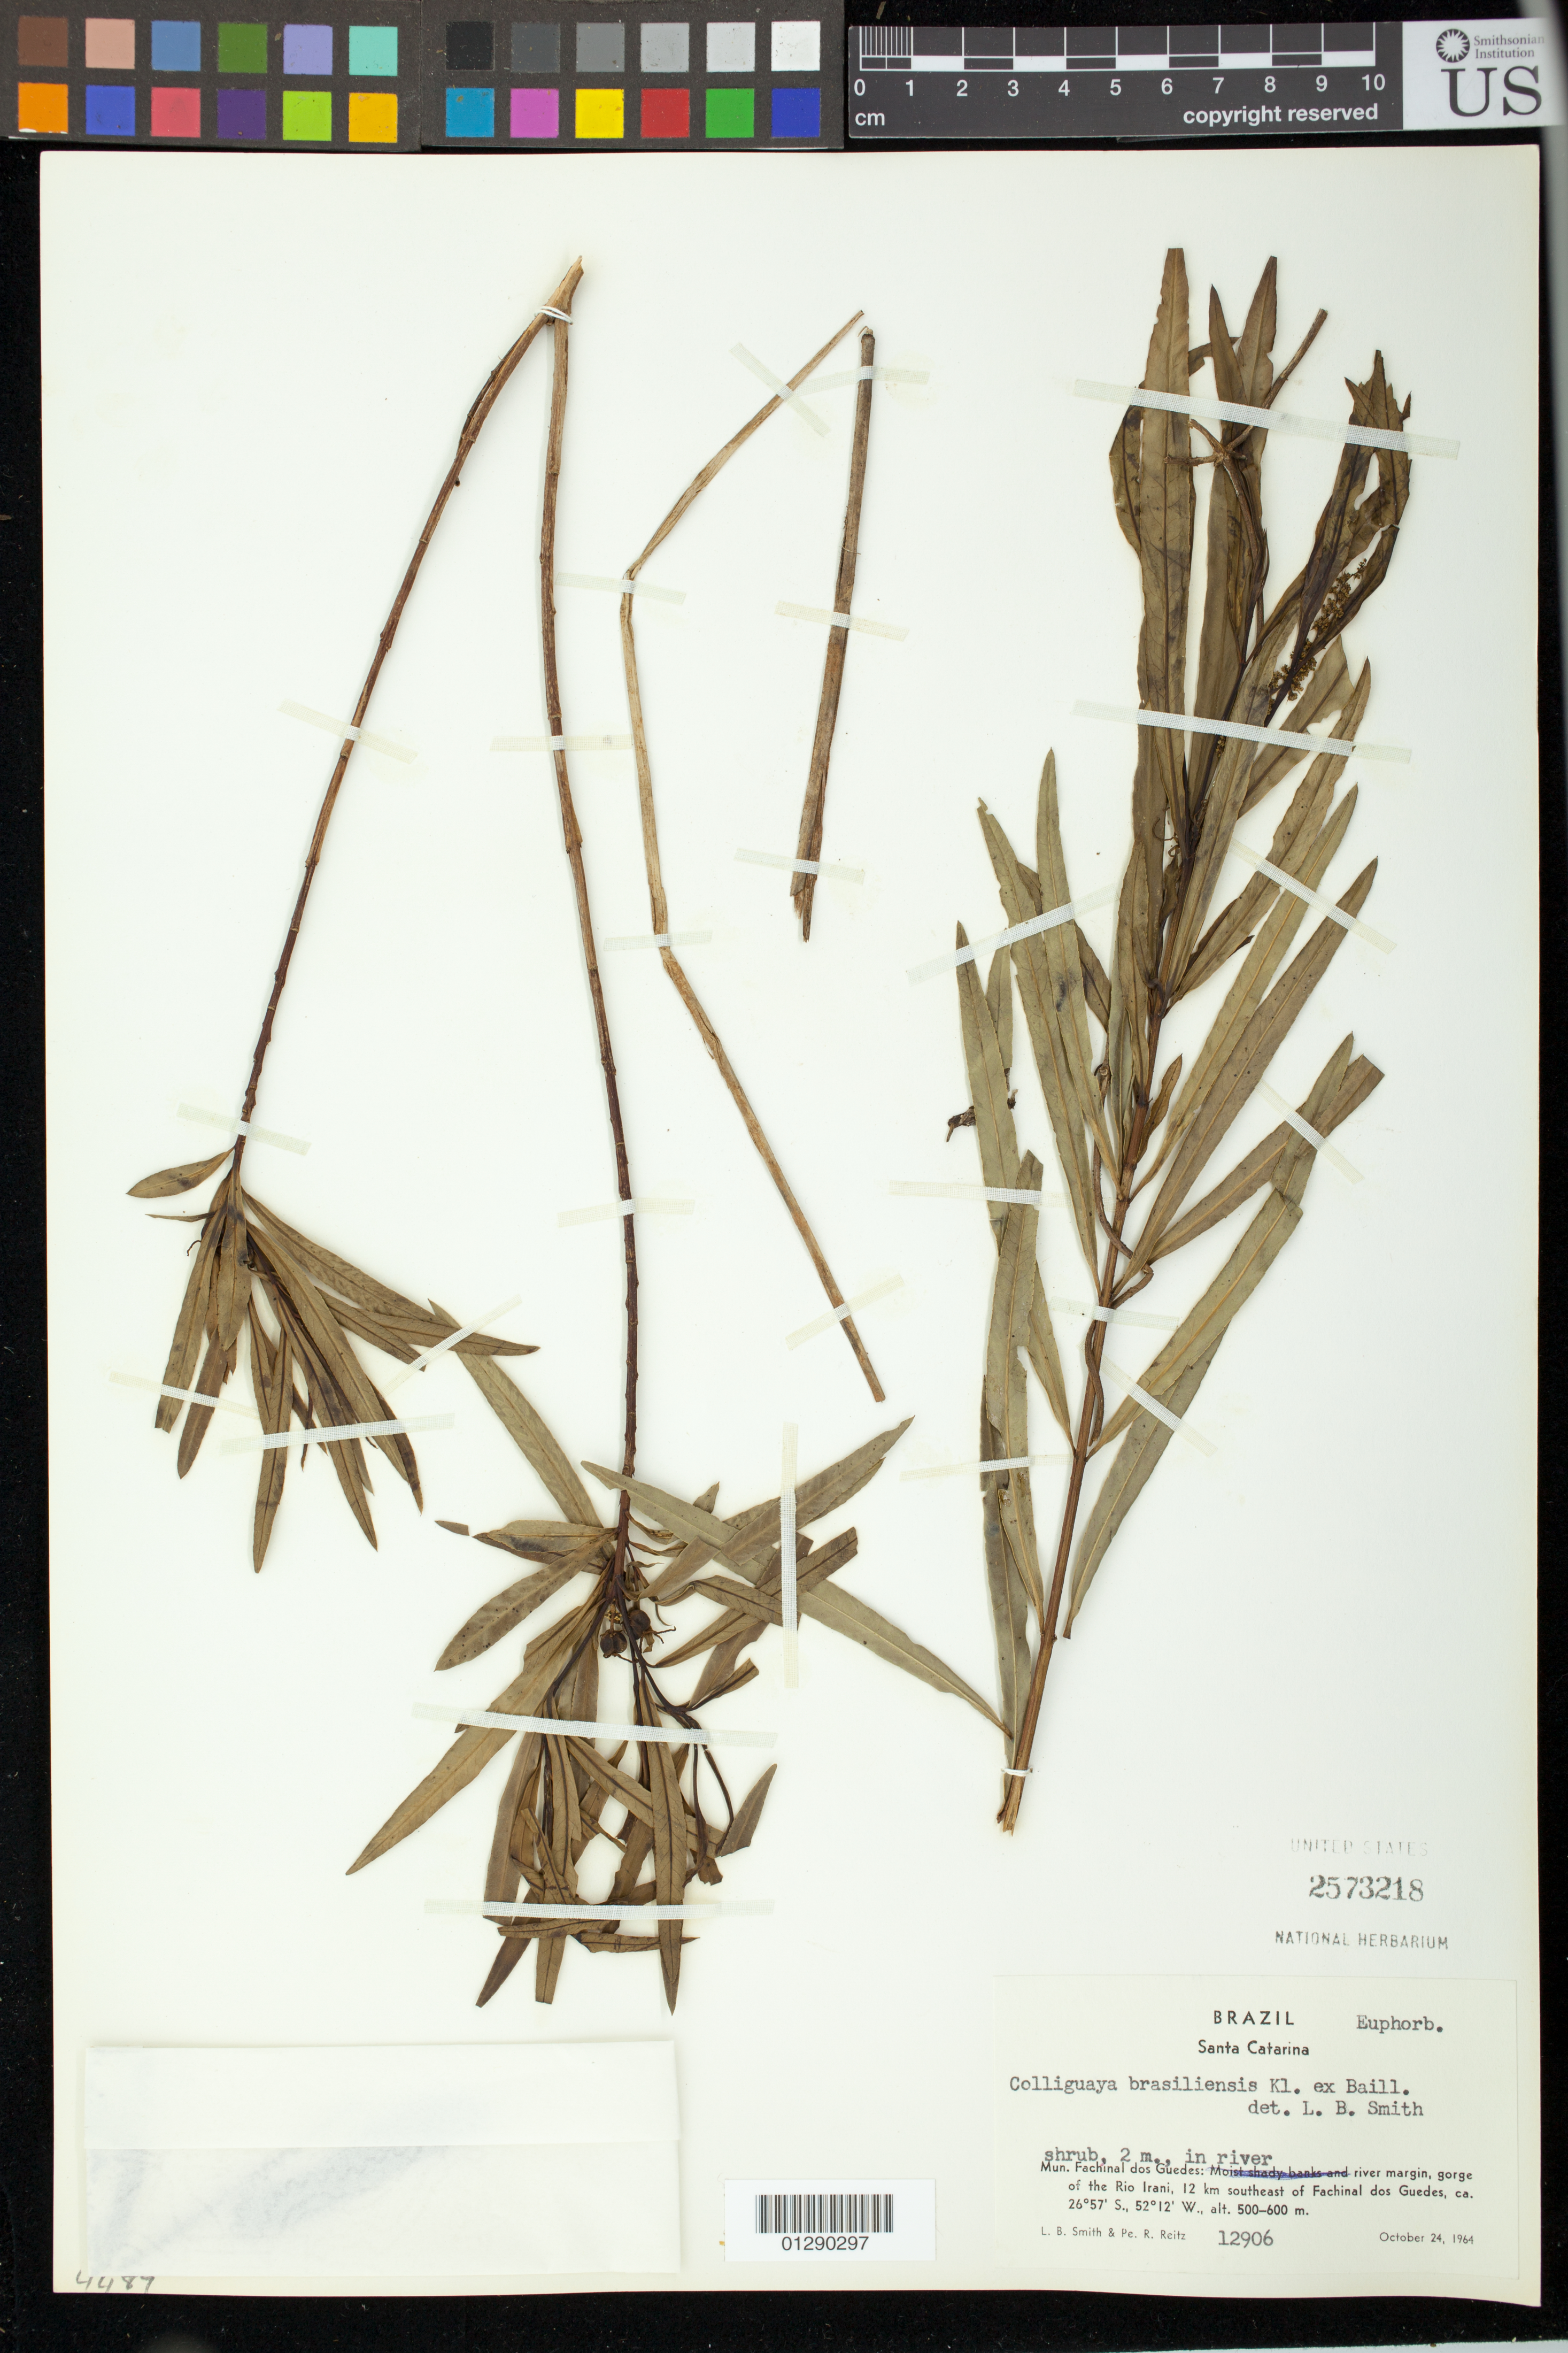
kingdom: Plantae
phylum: Tracheophyta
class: Magnoliopsida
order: Malpighiales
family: Euphorbiaceae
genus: Colliguaja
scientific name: Colliguaja brasiliensis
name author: Klotzsch ex Baill.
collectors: L. Smith & R. Reitz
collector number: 12906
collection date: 1964-10-24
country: Brazil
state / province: Santa Catarina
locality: Mun. Fachinal dos Guedes: river margin, gorge of the Rio Irani, 12 km southeast of Fachinal dos Guedes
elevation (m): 500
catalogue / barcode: US 2573218